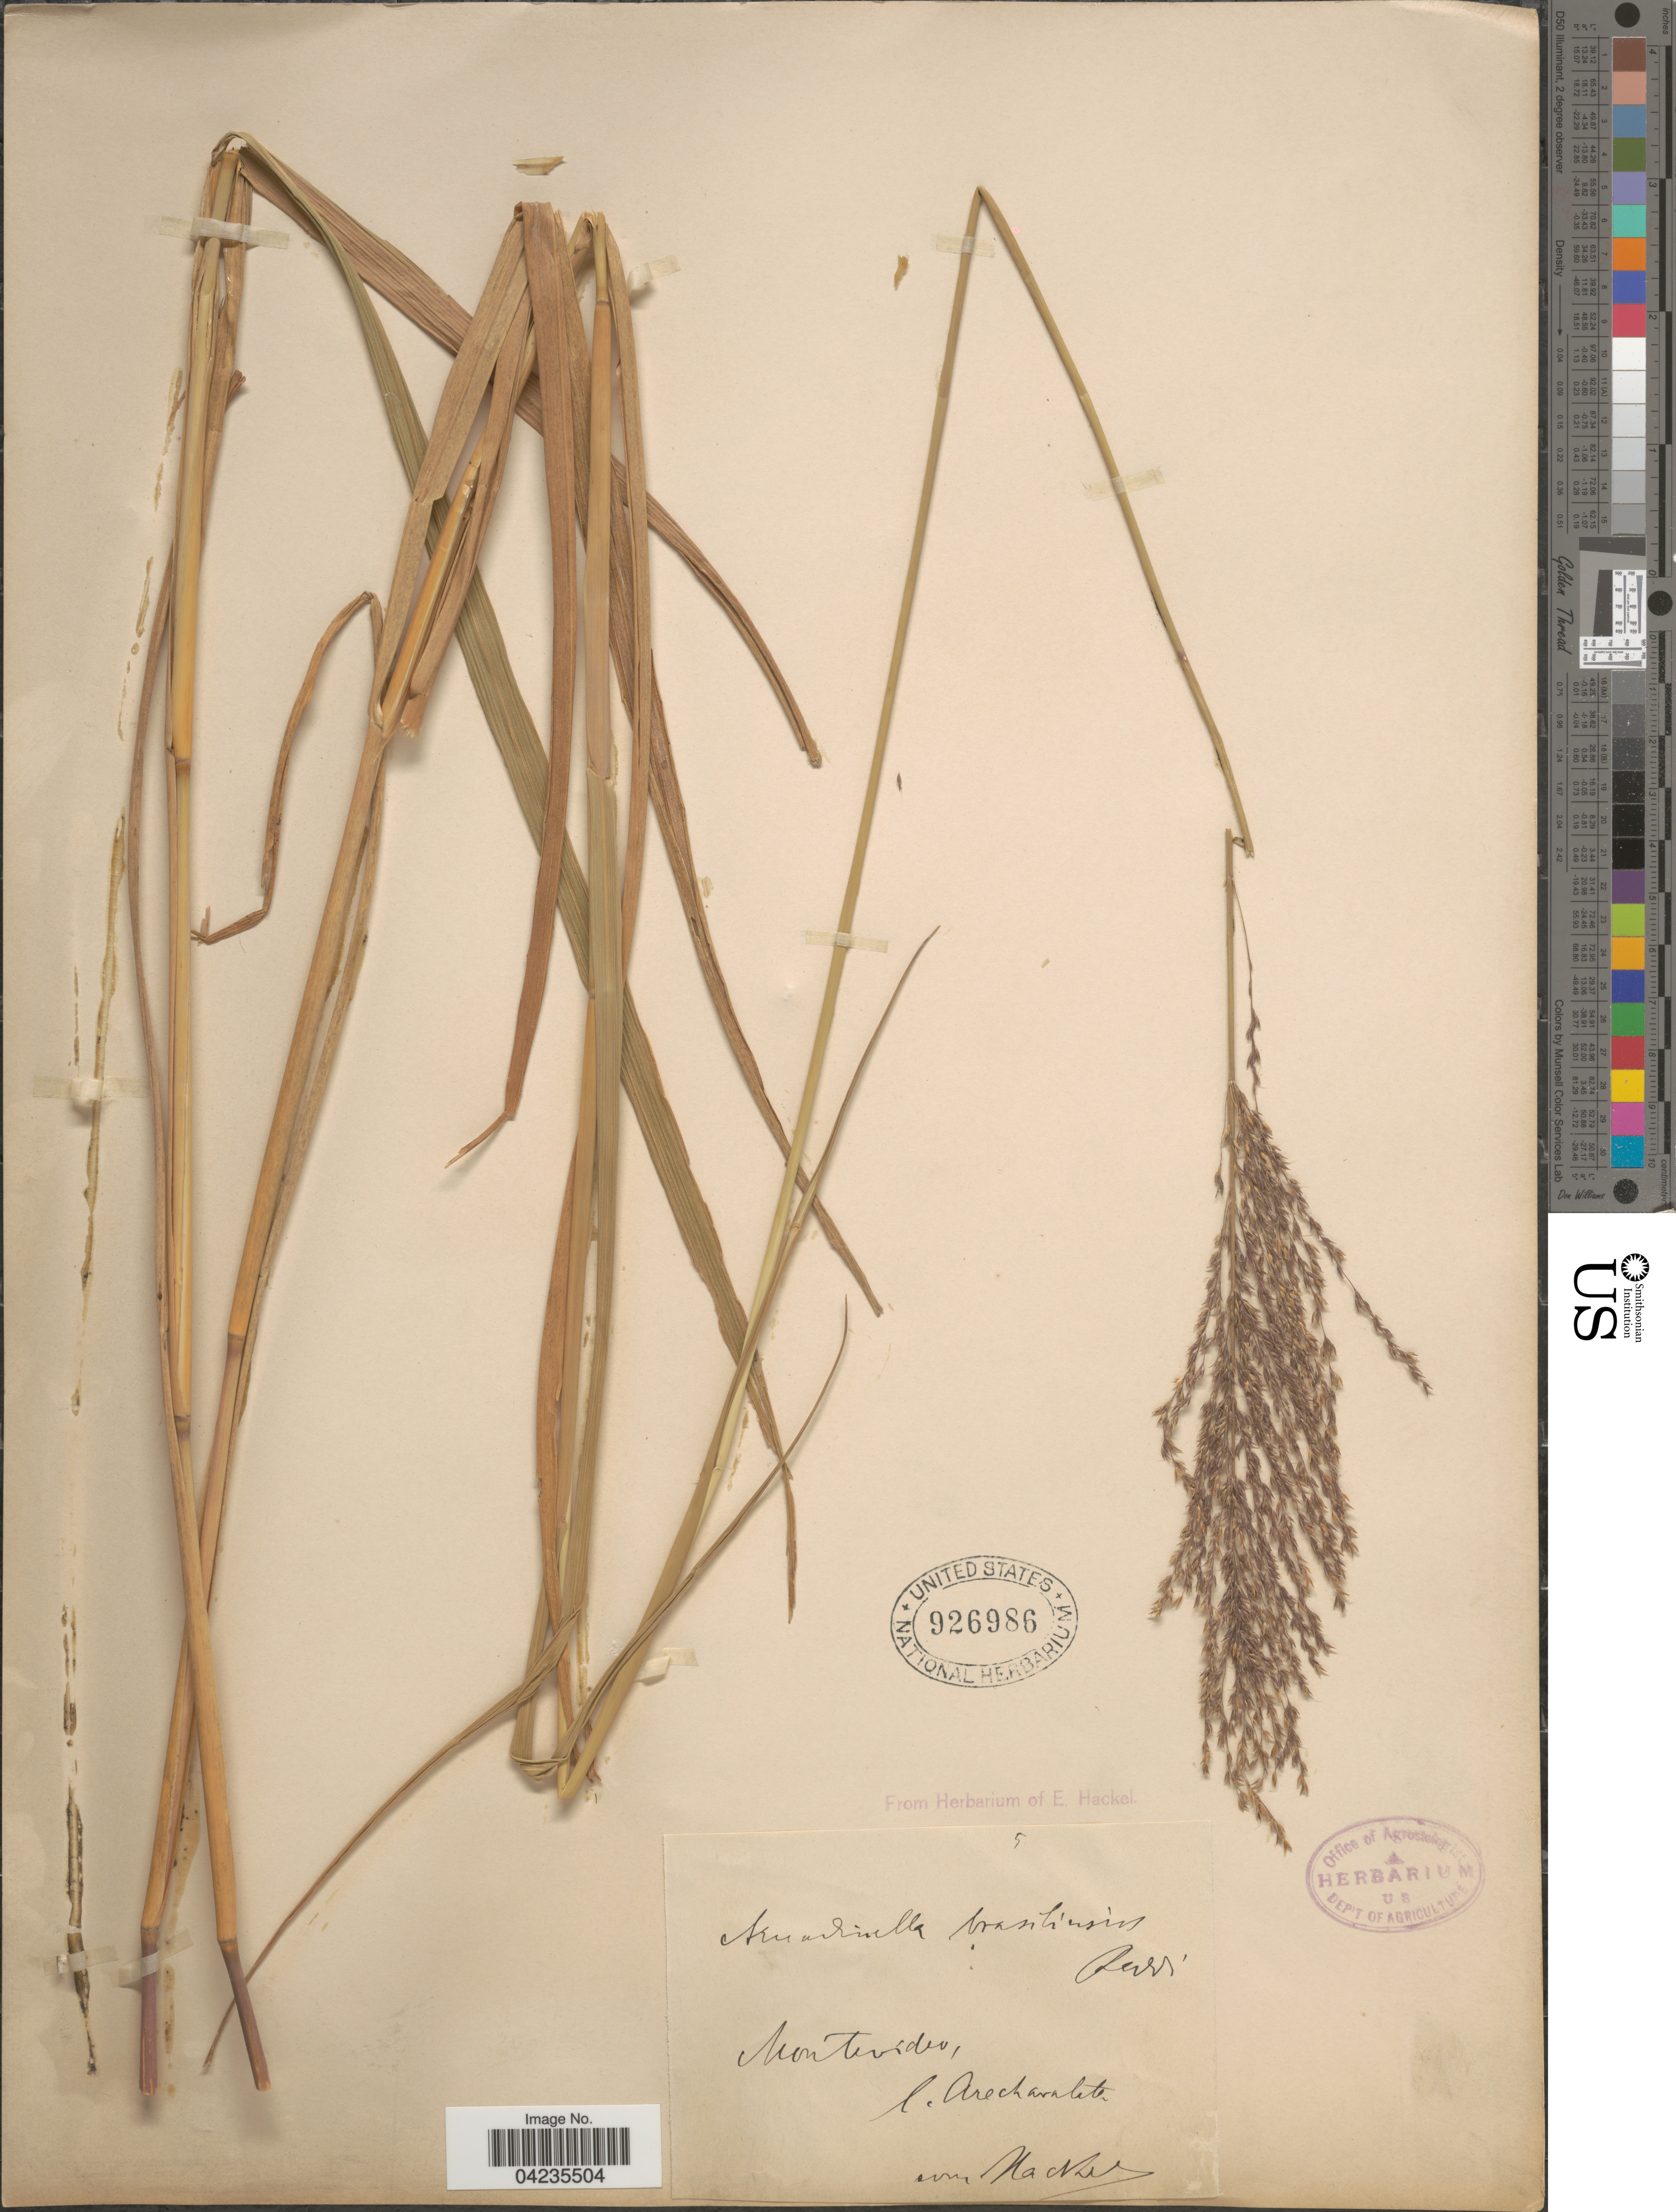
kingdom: Plantae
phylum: Tracheophyta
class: Liliopsida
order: Poales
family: Poaceae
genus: Arundinella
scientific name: Arundinella hispida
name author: (Humb. & Bonpl. ex Willd.) Kuntze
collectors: Arechavaleta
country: Uruguay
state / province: Montevideo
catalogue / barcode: US 926986